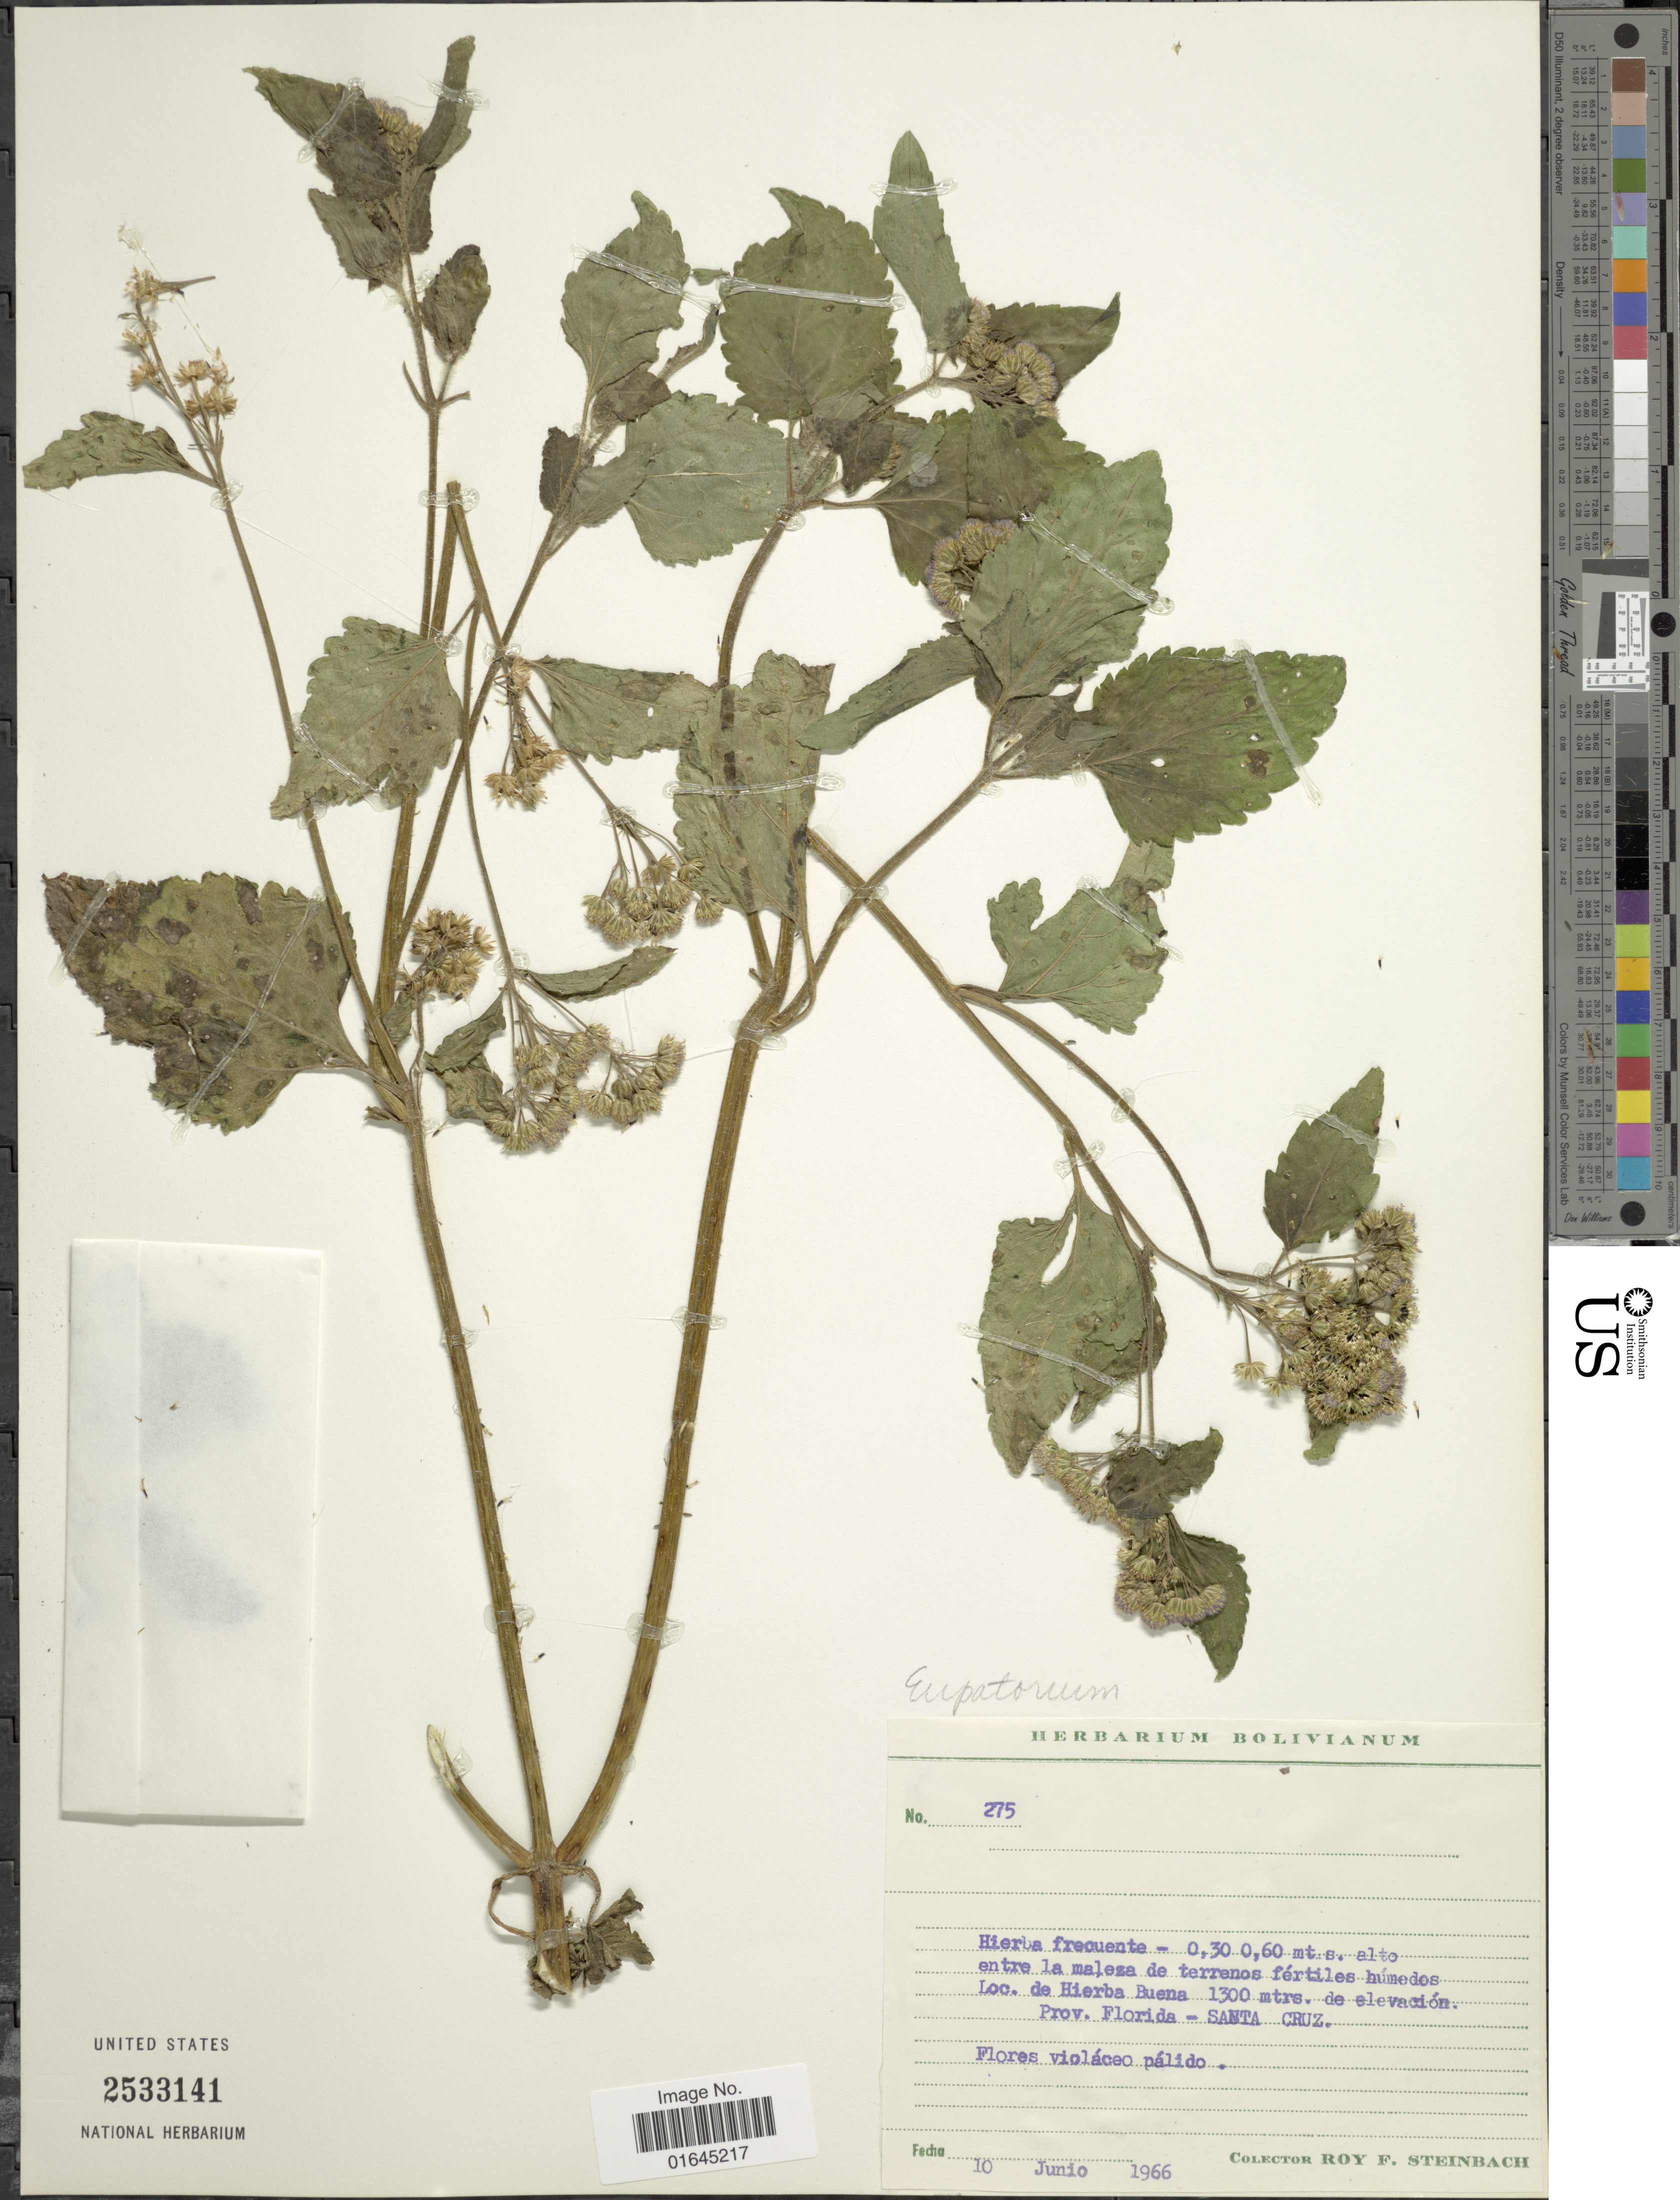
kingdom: Plantae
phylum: Tracheophyta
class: Magnoliopsida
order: Asterales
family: Asteraceae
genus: Ageratum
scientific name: Ageratum houstonianum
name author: Mill.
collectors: R. F. Steinbach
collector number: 275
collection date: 1966-06-10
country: Bolivia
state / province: Santa Cruz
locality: De Hierba Buena, Prov. Florida - Santa Cruz.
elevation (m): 1300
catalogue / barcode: US 2533141